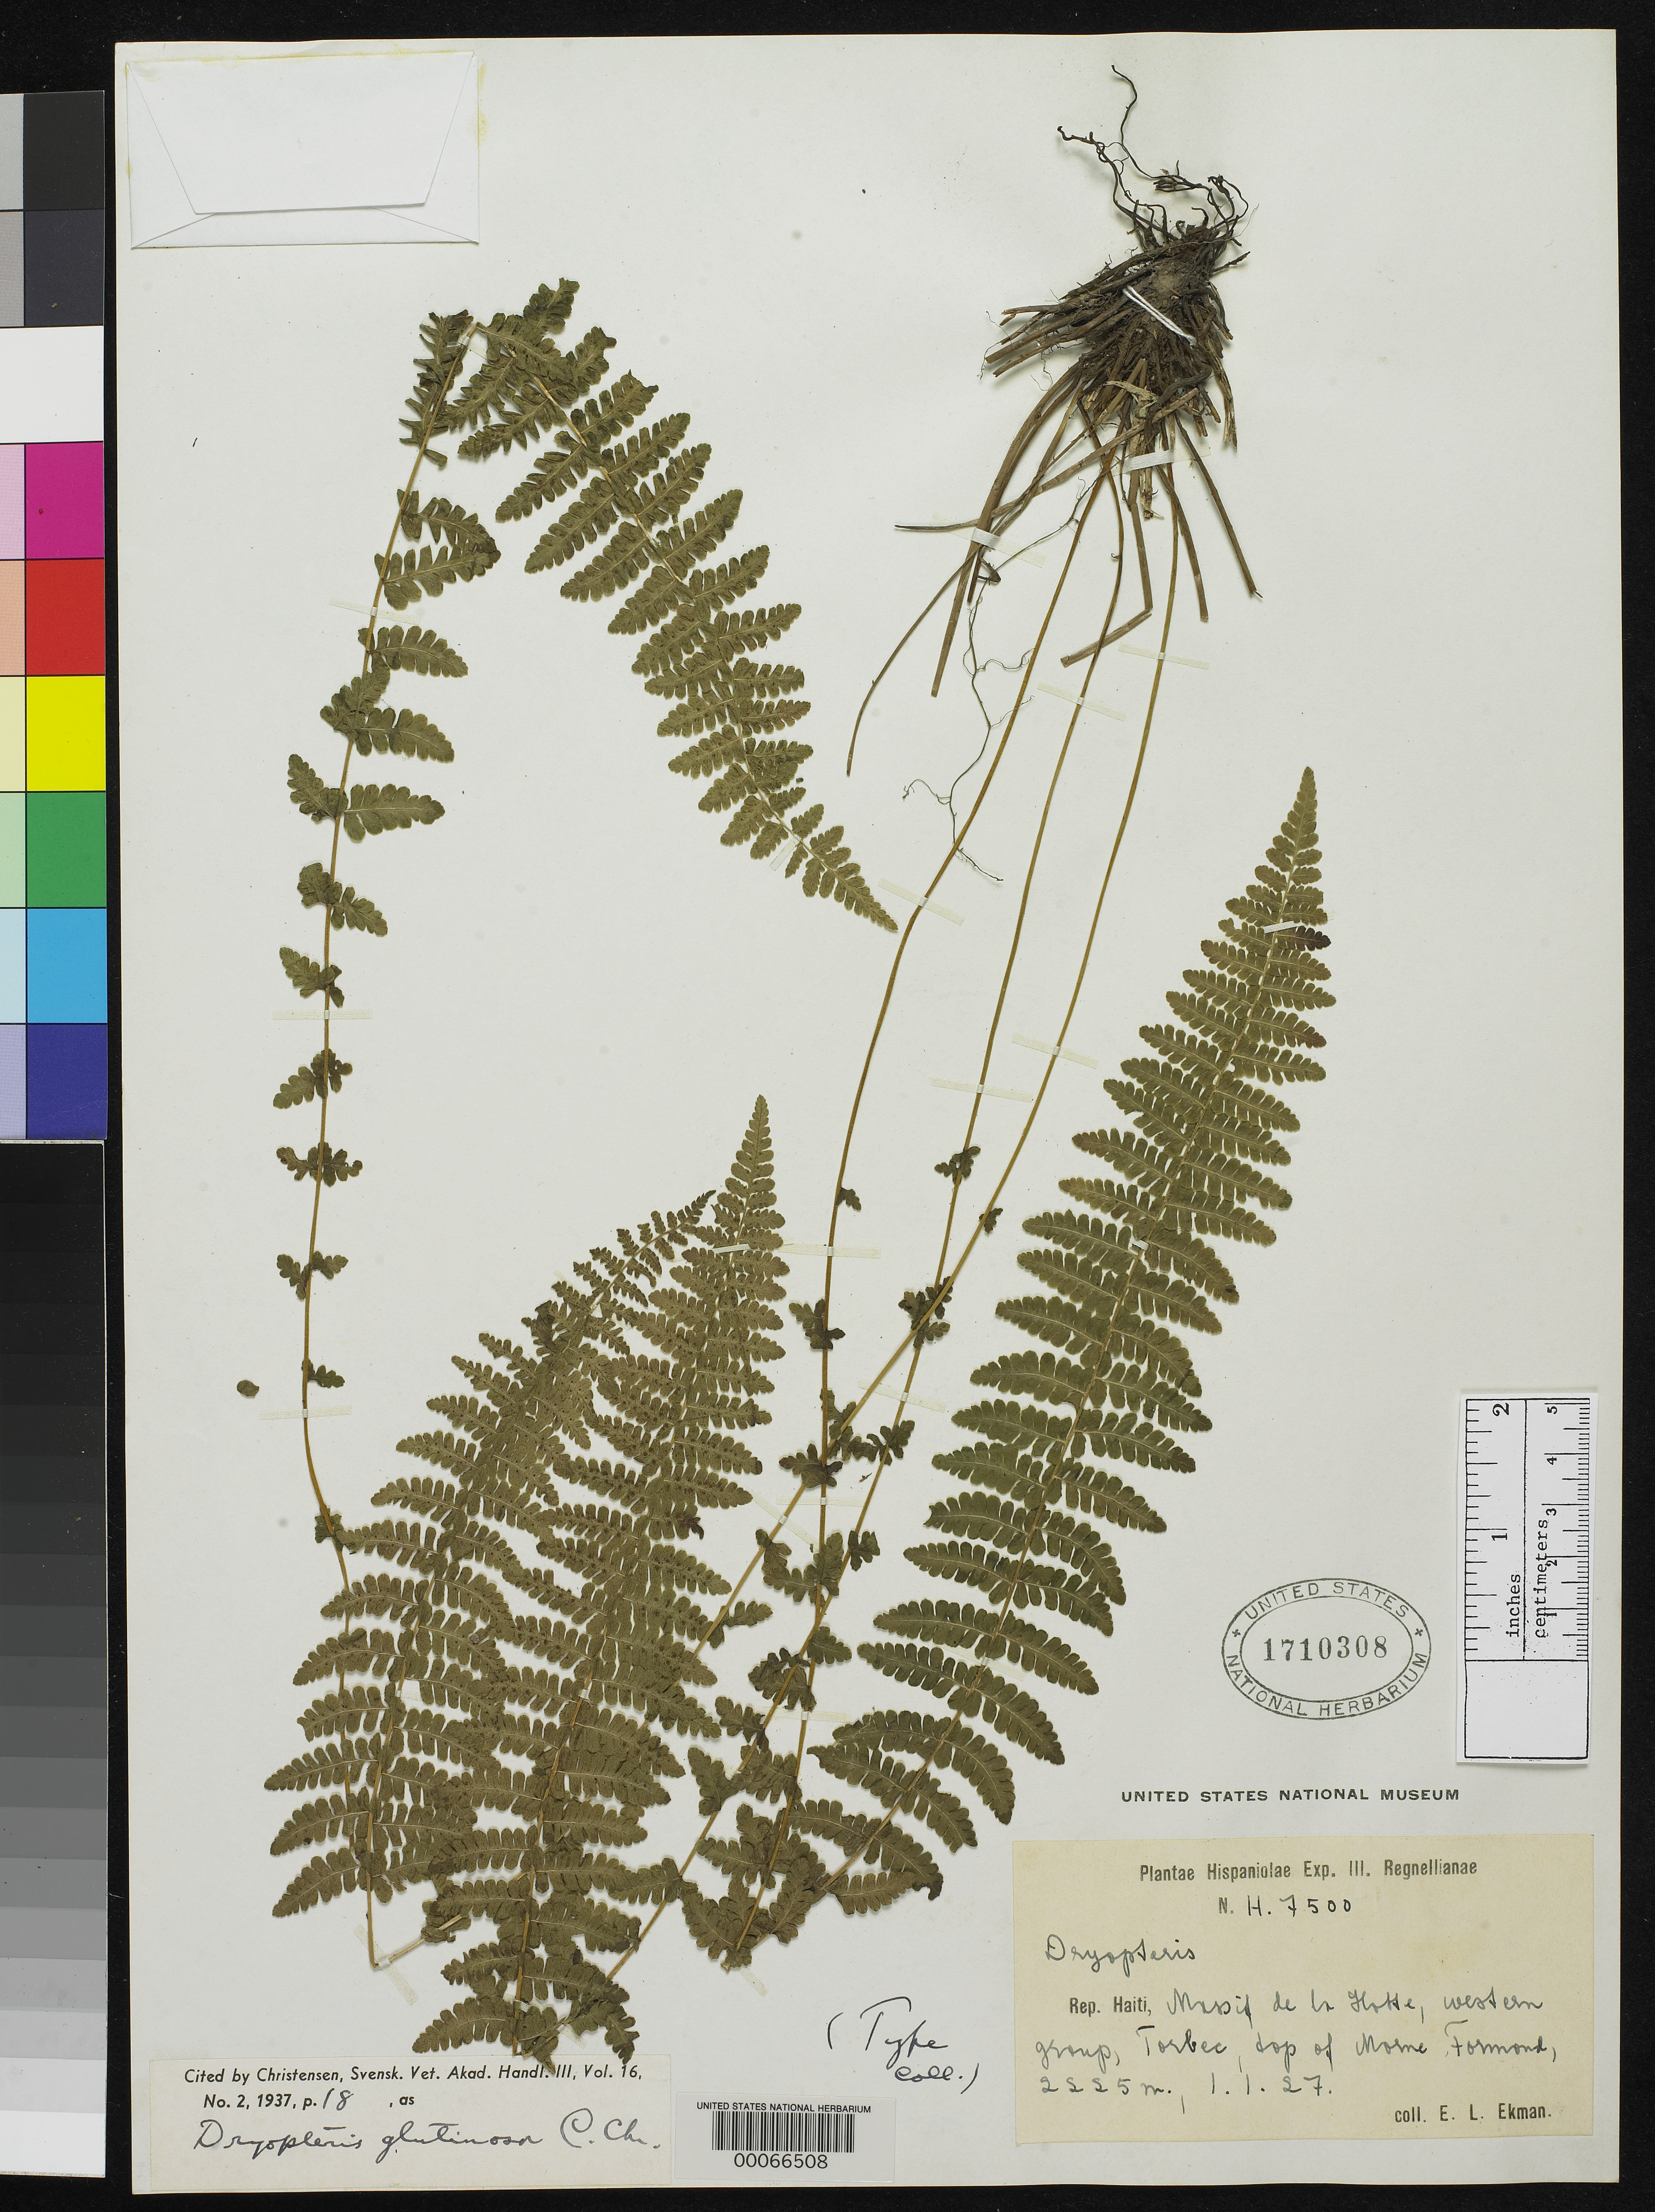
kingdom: Plantae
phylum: Tracheophyta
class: Polypodiopsida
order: Polypodiales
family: Dryopteridaceae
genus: Dryopteris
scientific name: Dryopteris glutinosa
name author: C. Chr.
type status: Isotype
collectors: E. L. Ekman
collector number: H7500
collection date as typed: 01 Jan 1927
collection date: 1927-01-01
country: Haiti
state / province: Sud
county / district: Hotte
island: Hispaniola Island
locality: W group, Torbec, top of M. Forman.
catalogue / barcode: US 1710308